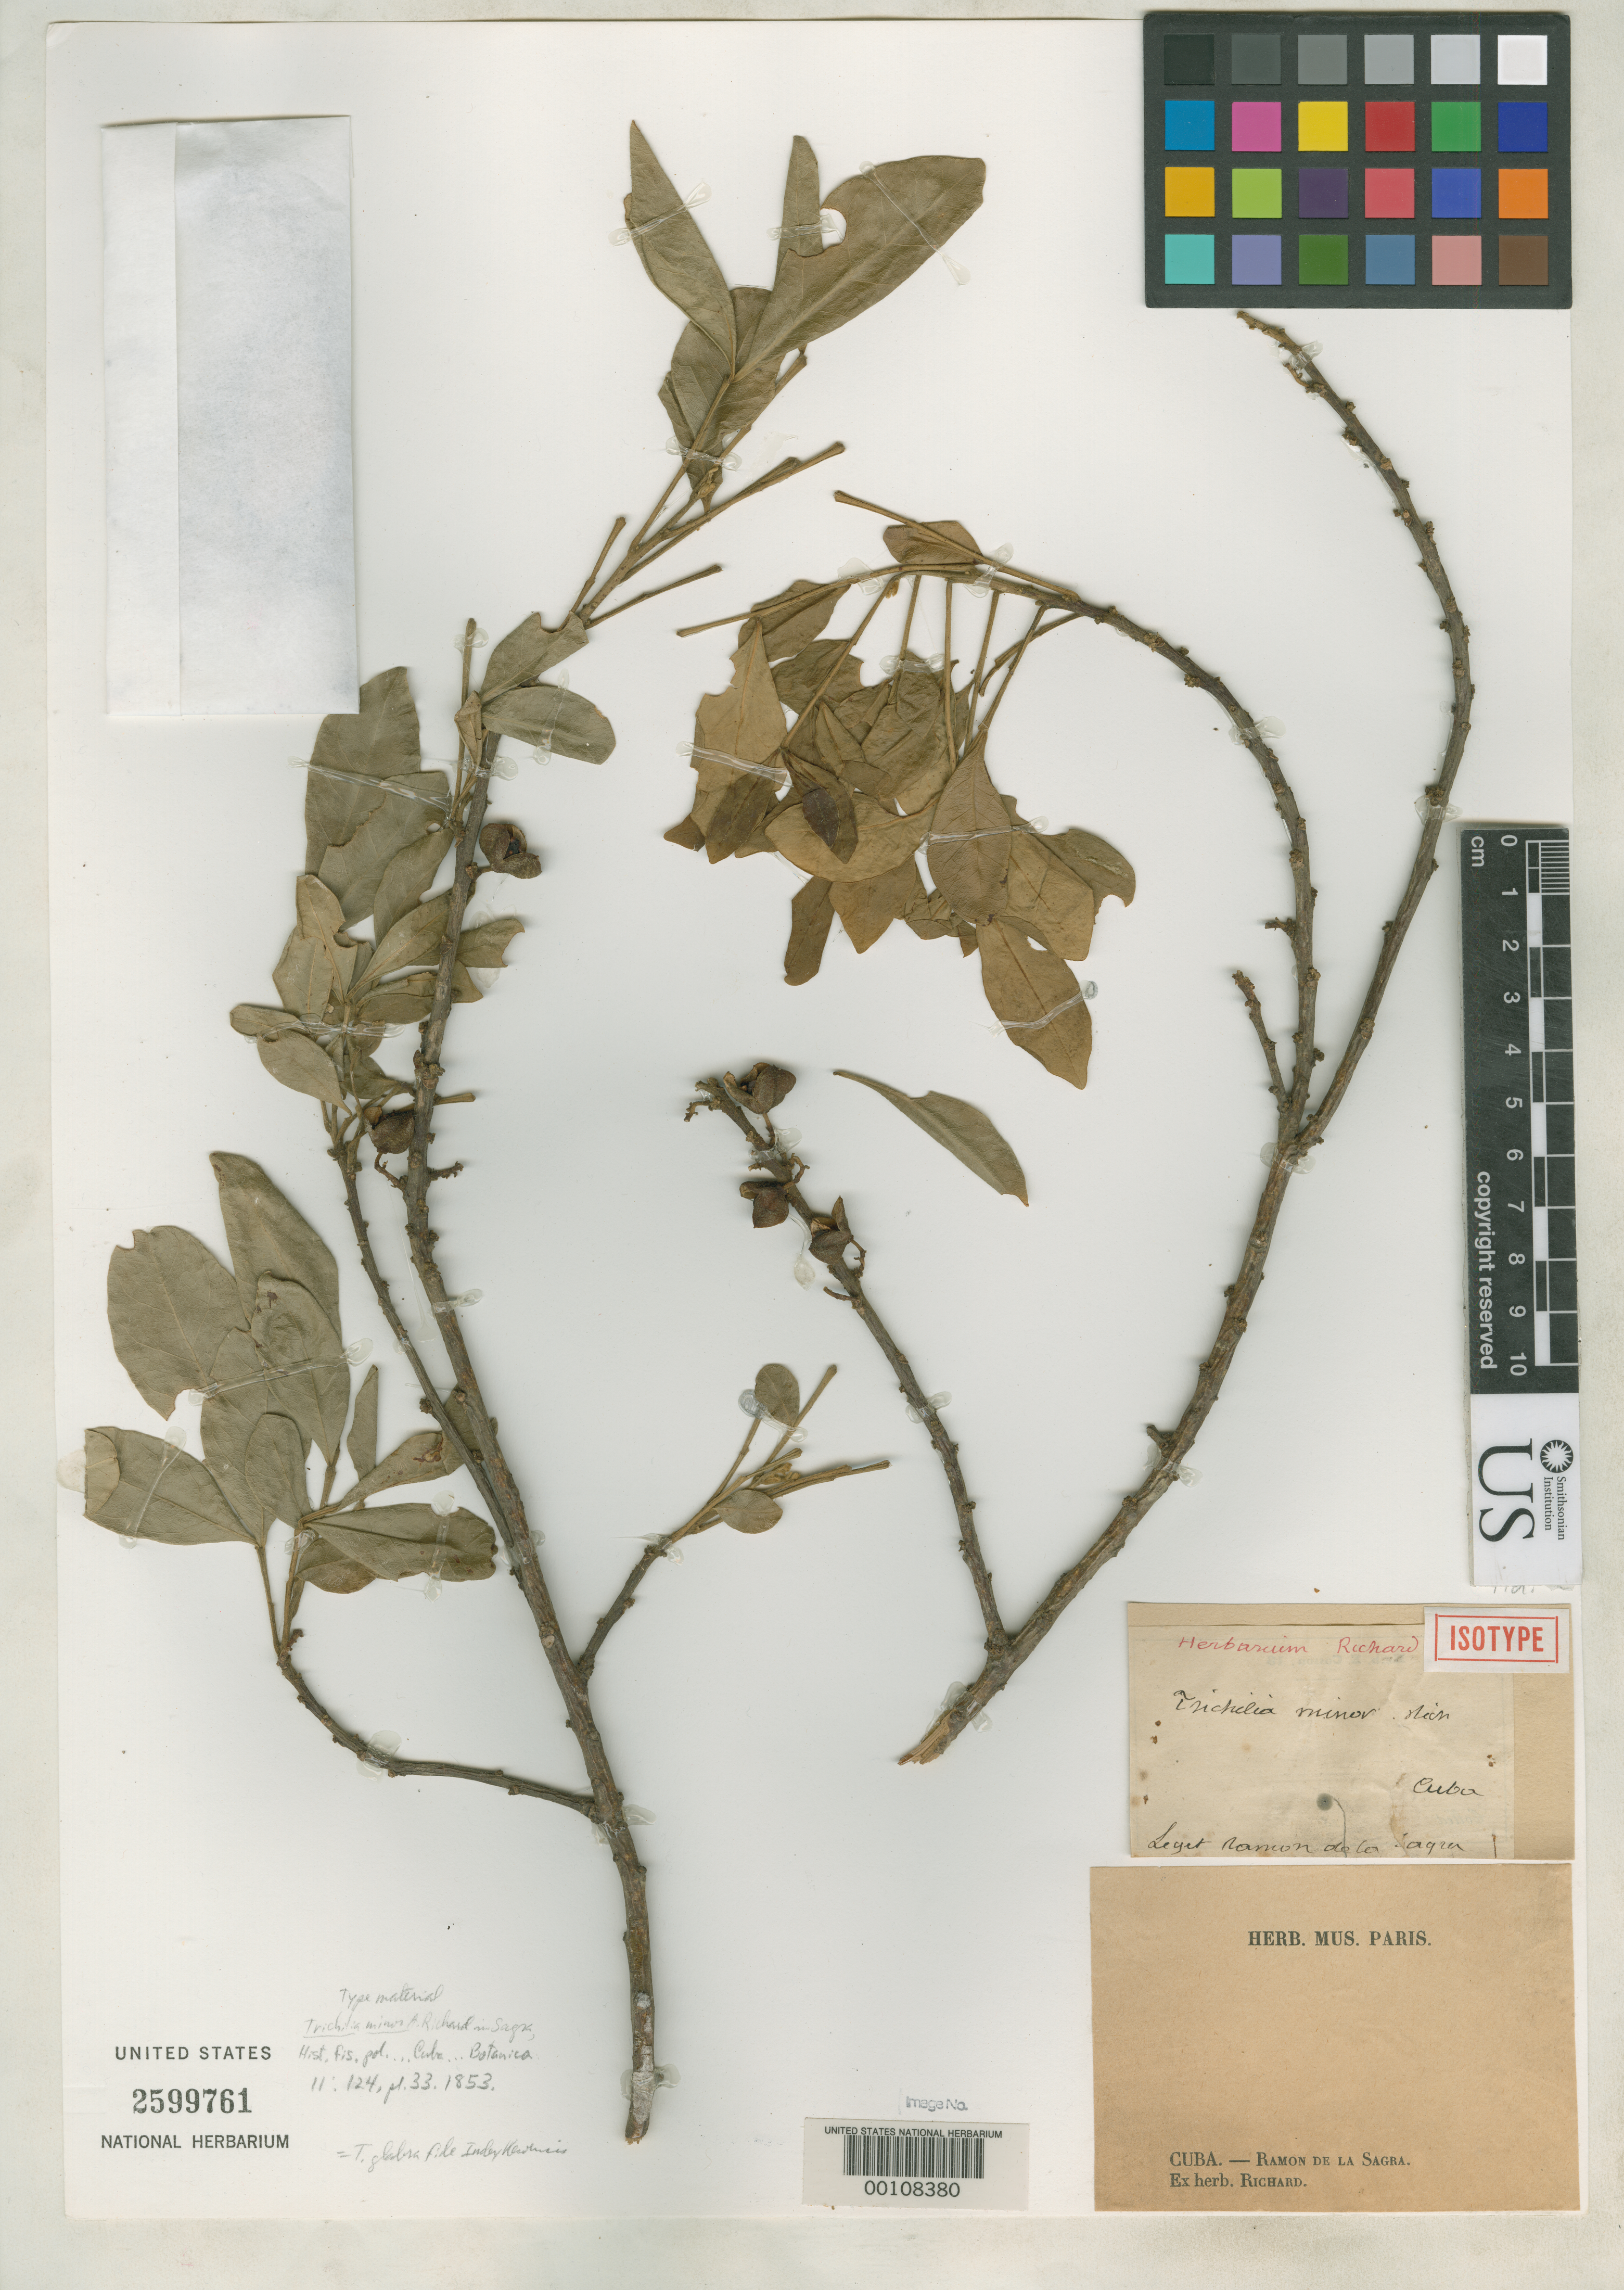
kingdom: Plantae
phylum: Tracheophyta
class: Magnoliopsida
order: Sapindales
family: Meliaceae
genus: Trichilia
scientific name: Trichilia minor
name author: A. Rich.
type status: Type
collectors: R. de la Sagra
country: Cuba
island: Greater Antilles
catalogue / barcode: US 2599761